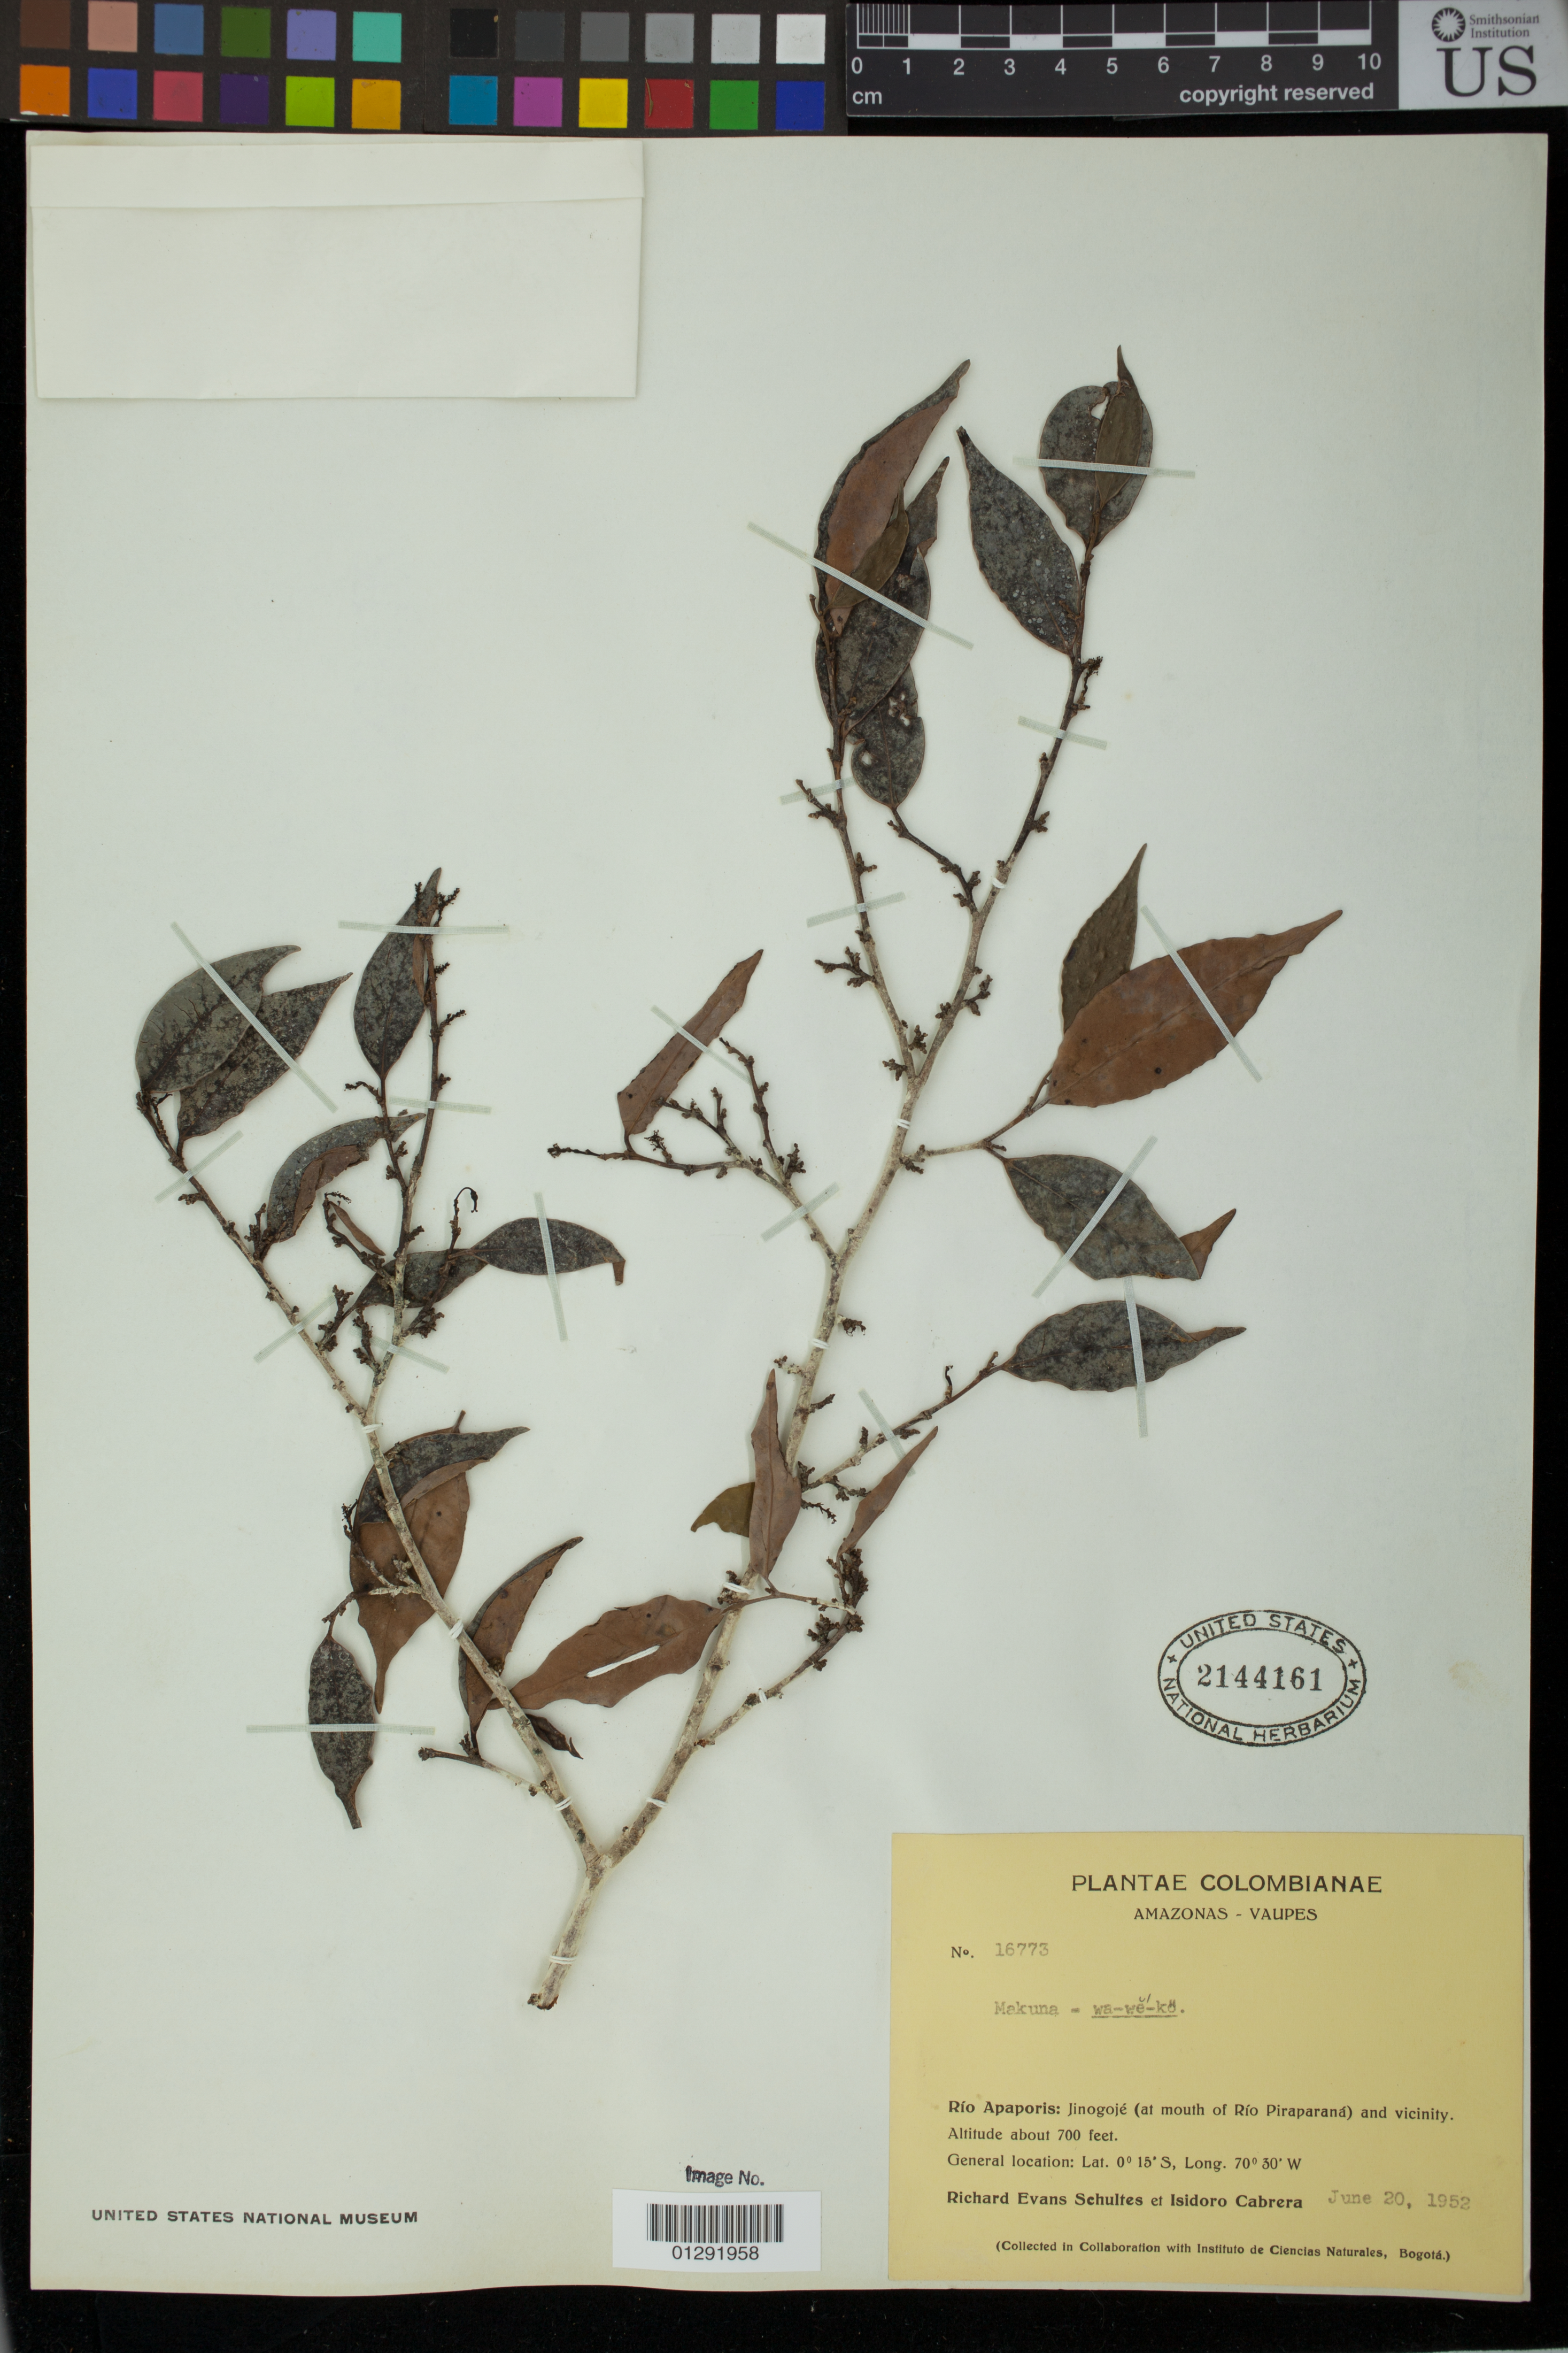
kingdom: Plantae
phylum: Tracheophyta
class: Magnoliopsida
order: Malpighiales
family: Euphorbiaceae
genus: Sebastiania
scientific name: Sebastiania sp.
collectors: R. E. Schultes & I. Cabrera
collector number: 16773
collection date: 1952-06-20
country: Colombia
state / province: Vaupes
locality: Rio Apaporis: Jinogoje (at mouth of Rio Piraparana [Guanapanaca]) and vicinity.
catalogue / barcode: US 2144161